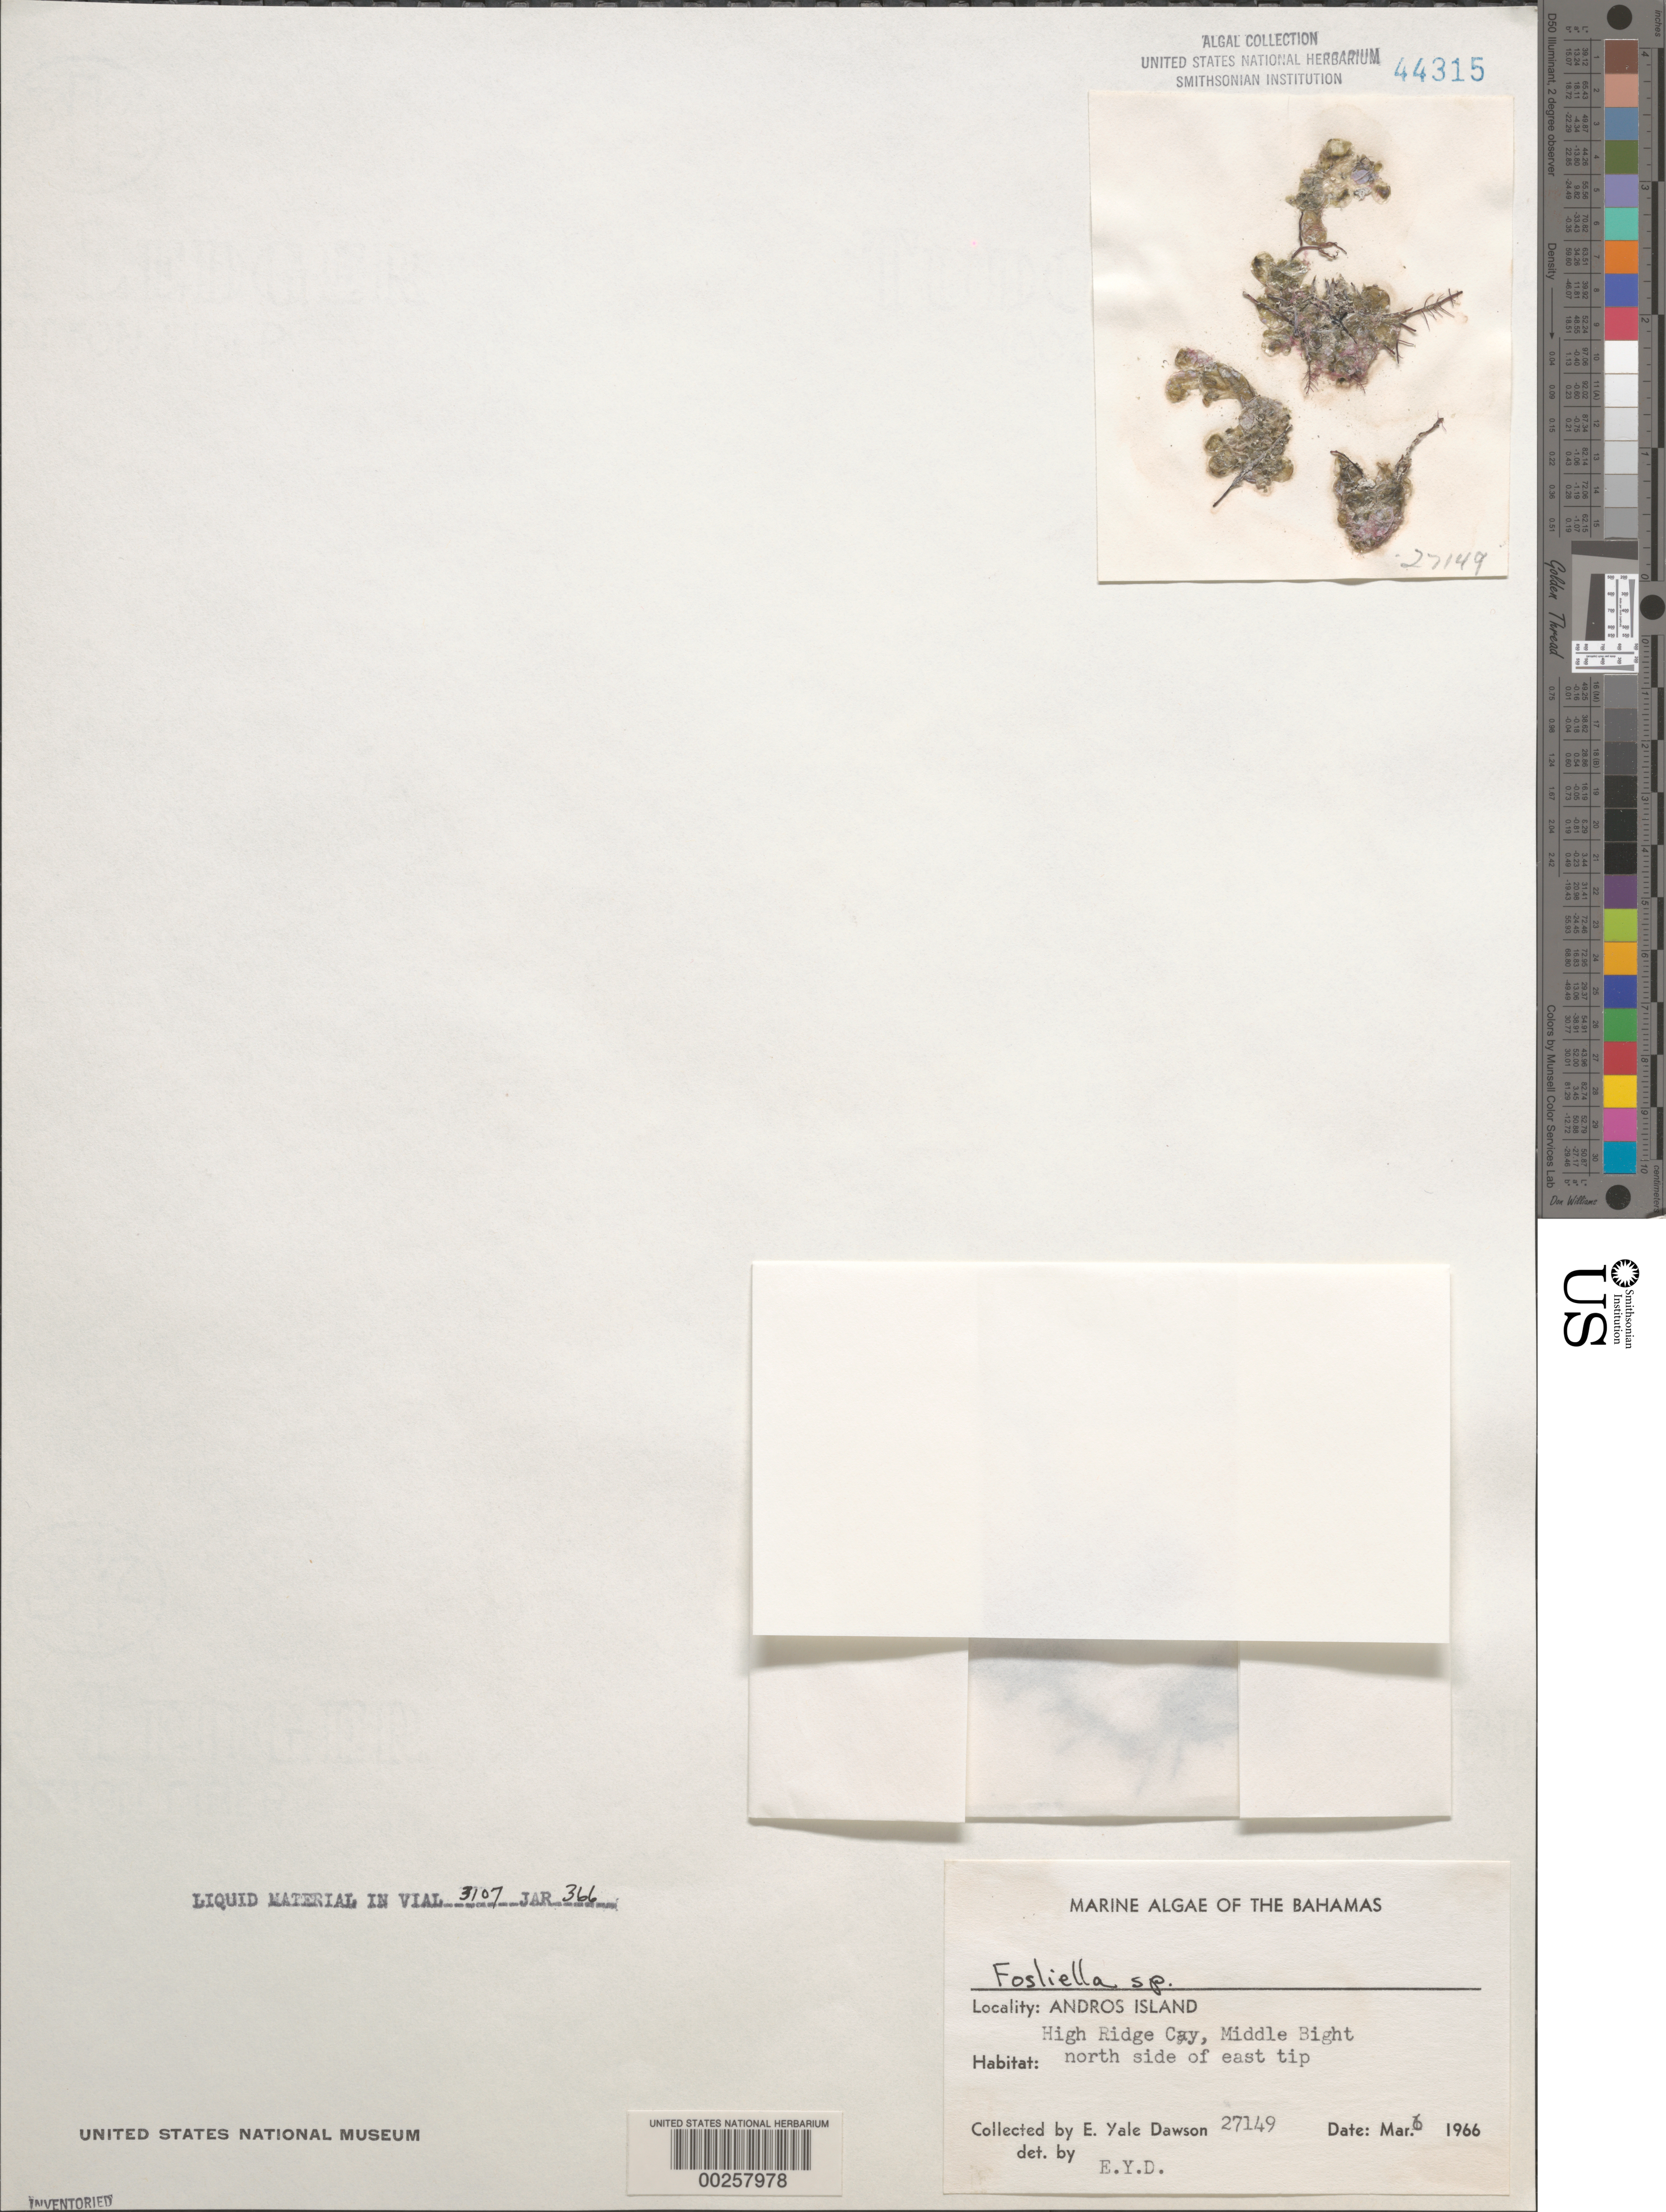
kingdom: Plantae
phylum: Rhodophyta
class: Florideophyceae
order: Corallinales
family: Hydrolithaceae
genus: Fosliella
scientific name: Fosliella sp.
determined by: Dawson, E. Y.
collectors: E. Y. Dawson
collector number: EYD 27149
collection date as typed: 06 Mar 1966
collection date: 1966-03-06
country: Bahamas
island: High Ridge Cay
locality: Middle Bight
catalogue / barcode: US 44315